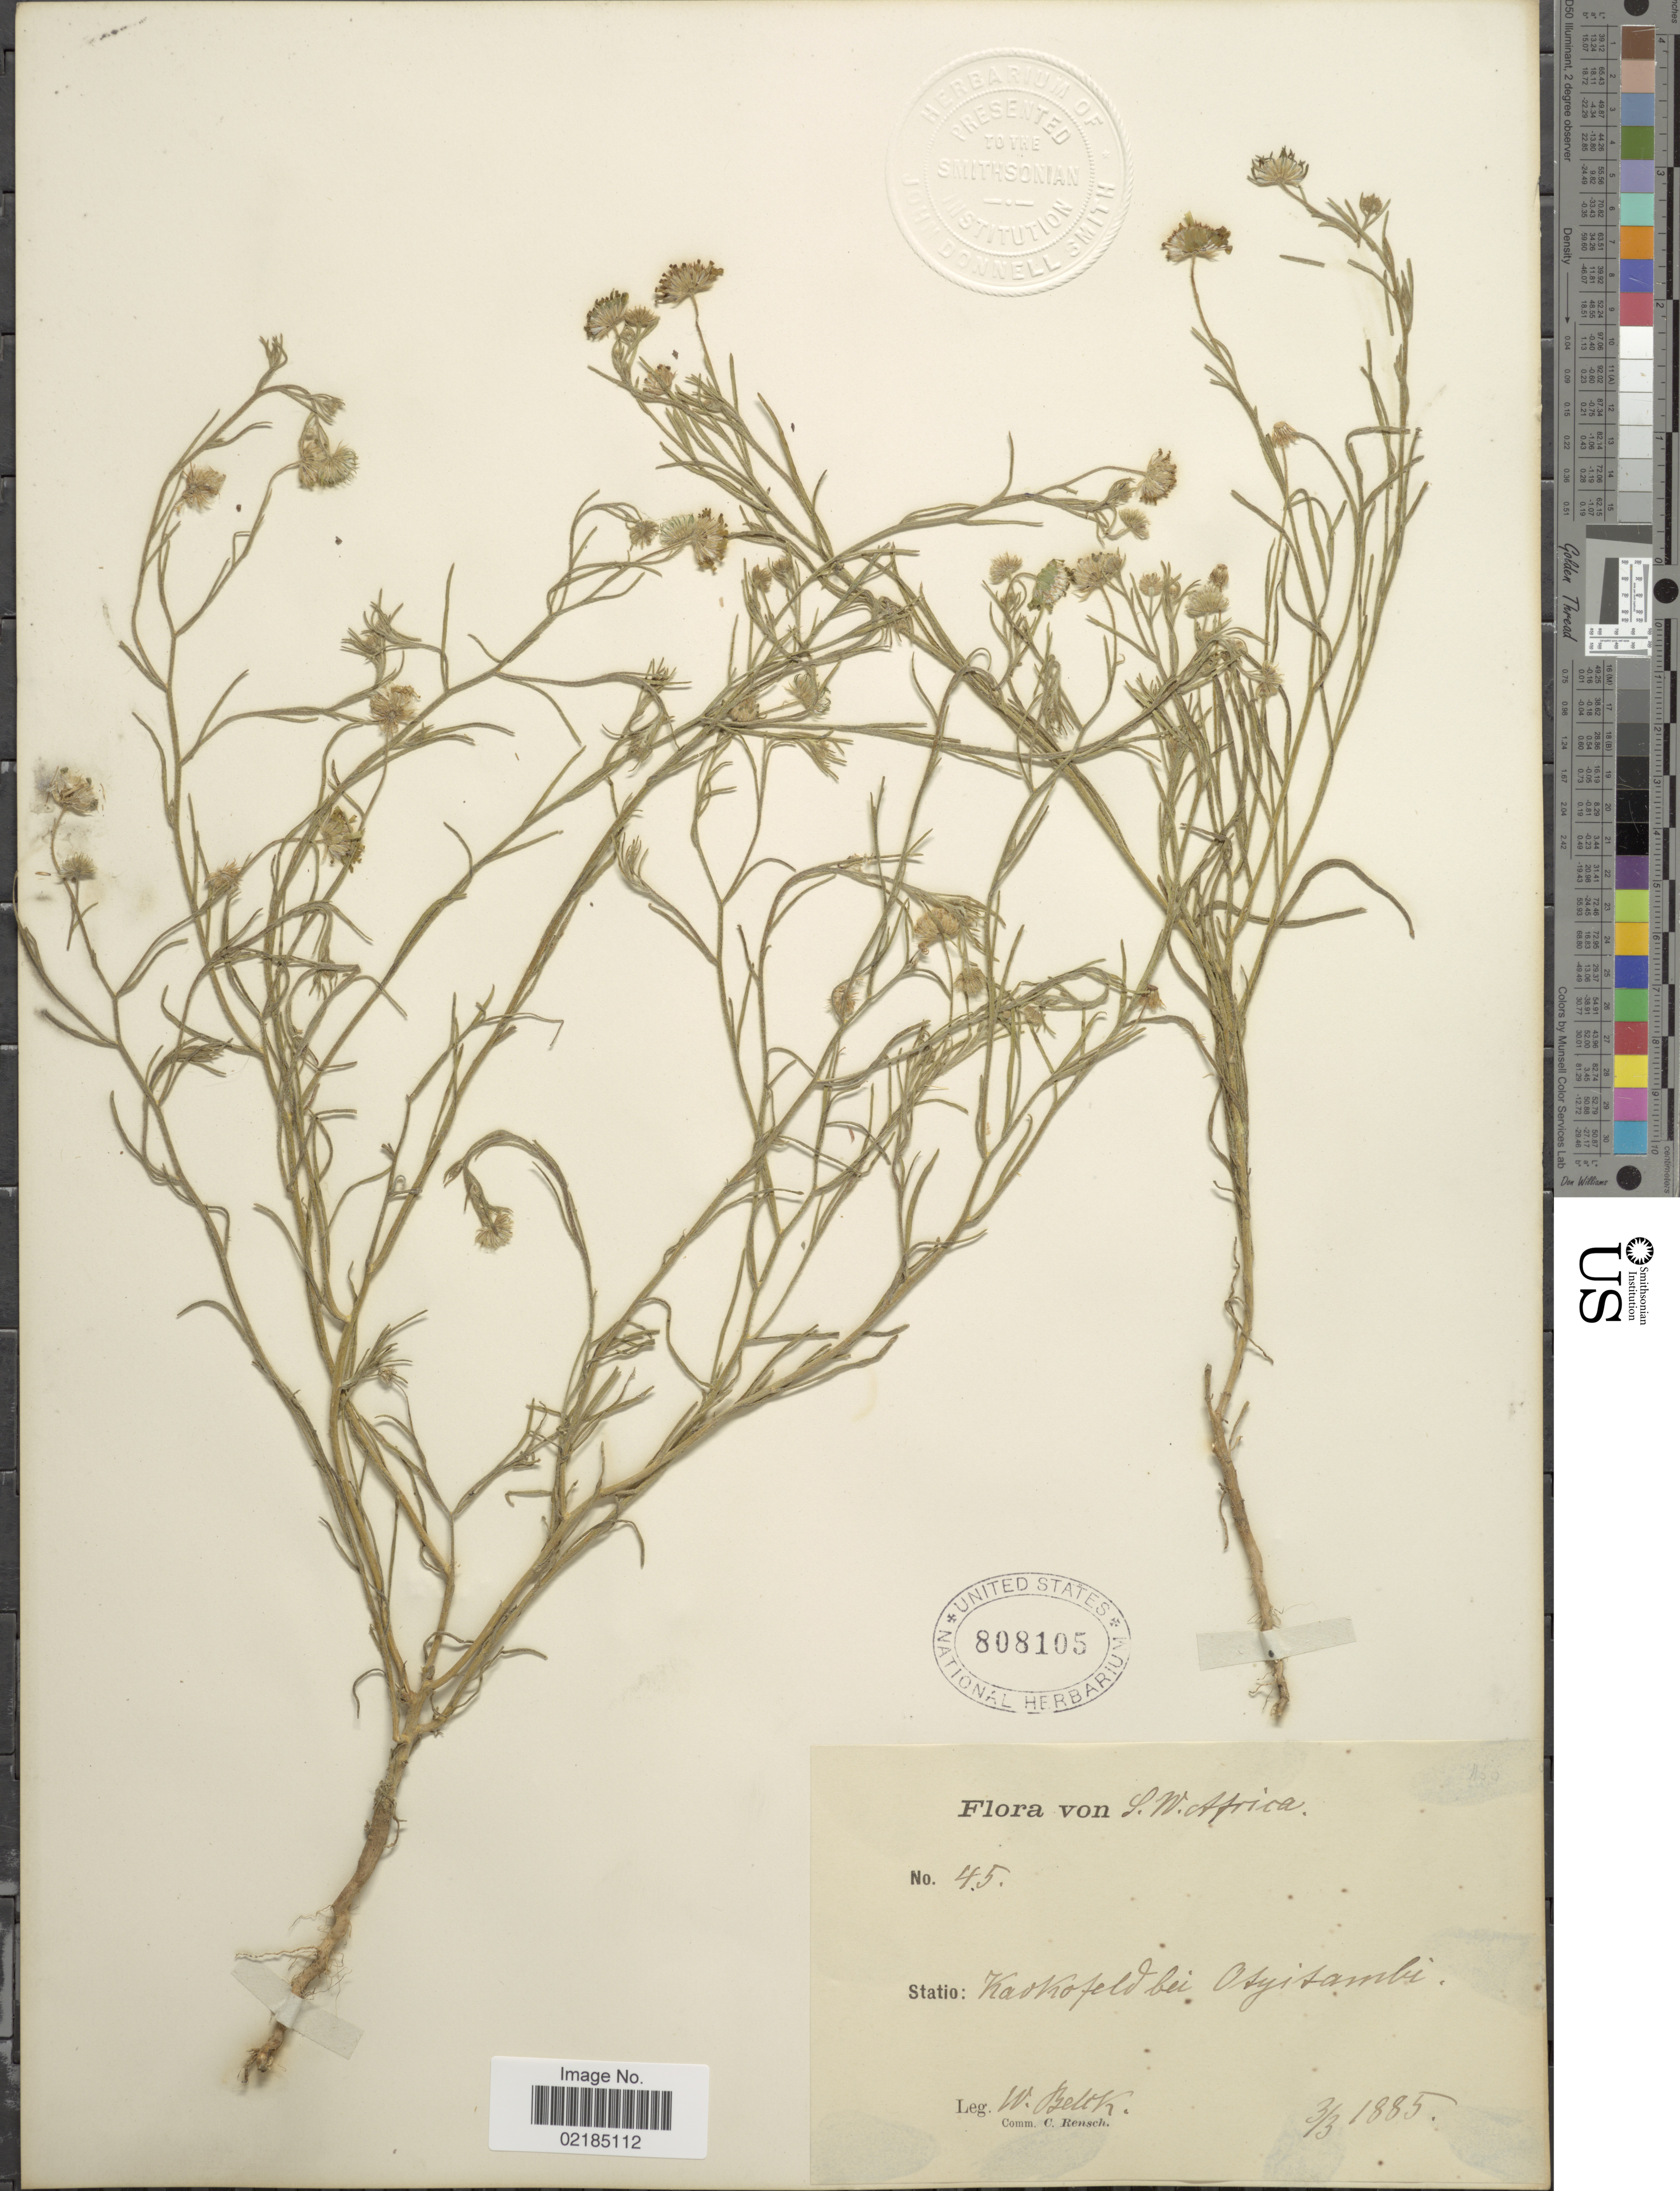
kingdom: Plantae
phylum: Tracheophyta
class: Magnoliopsida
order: Asterales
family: Asteraceae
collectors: W. Belik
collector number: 45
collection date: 1885-03-03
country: Namibia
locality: S.W. Africa. Kaokofeld bei Osyisambi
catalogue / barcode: US 808105